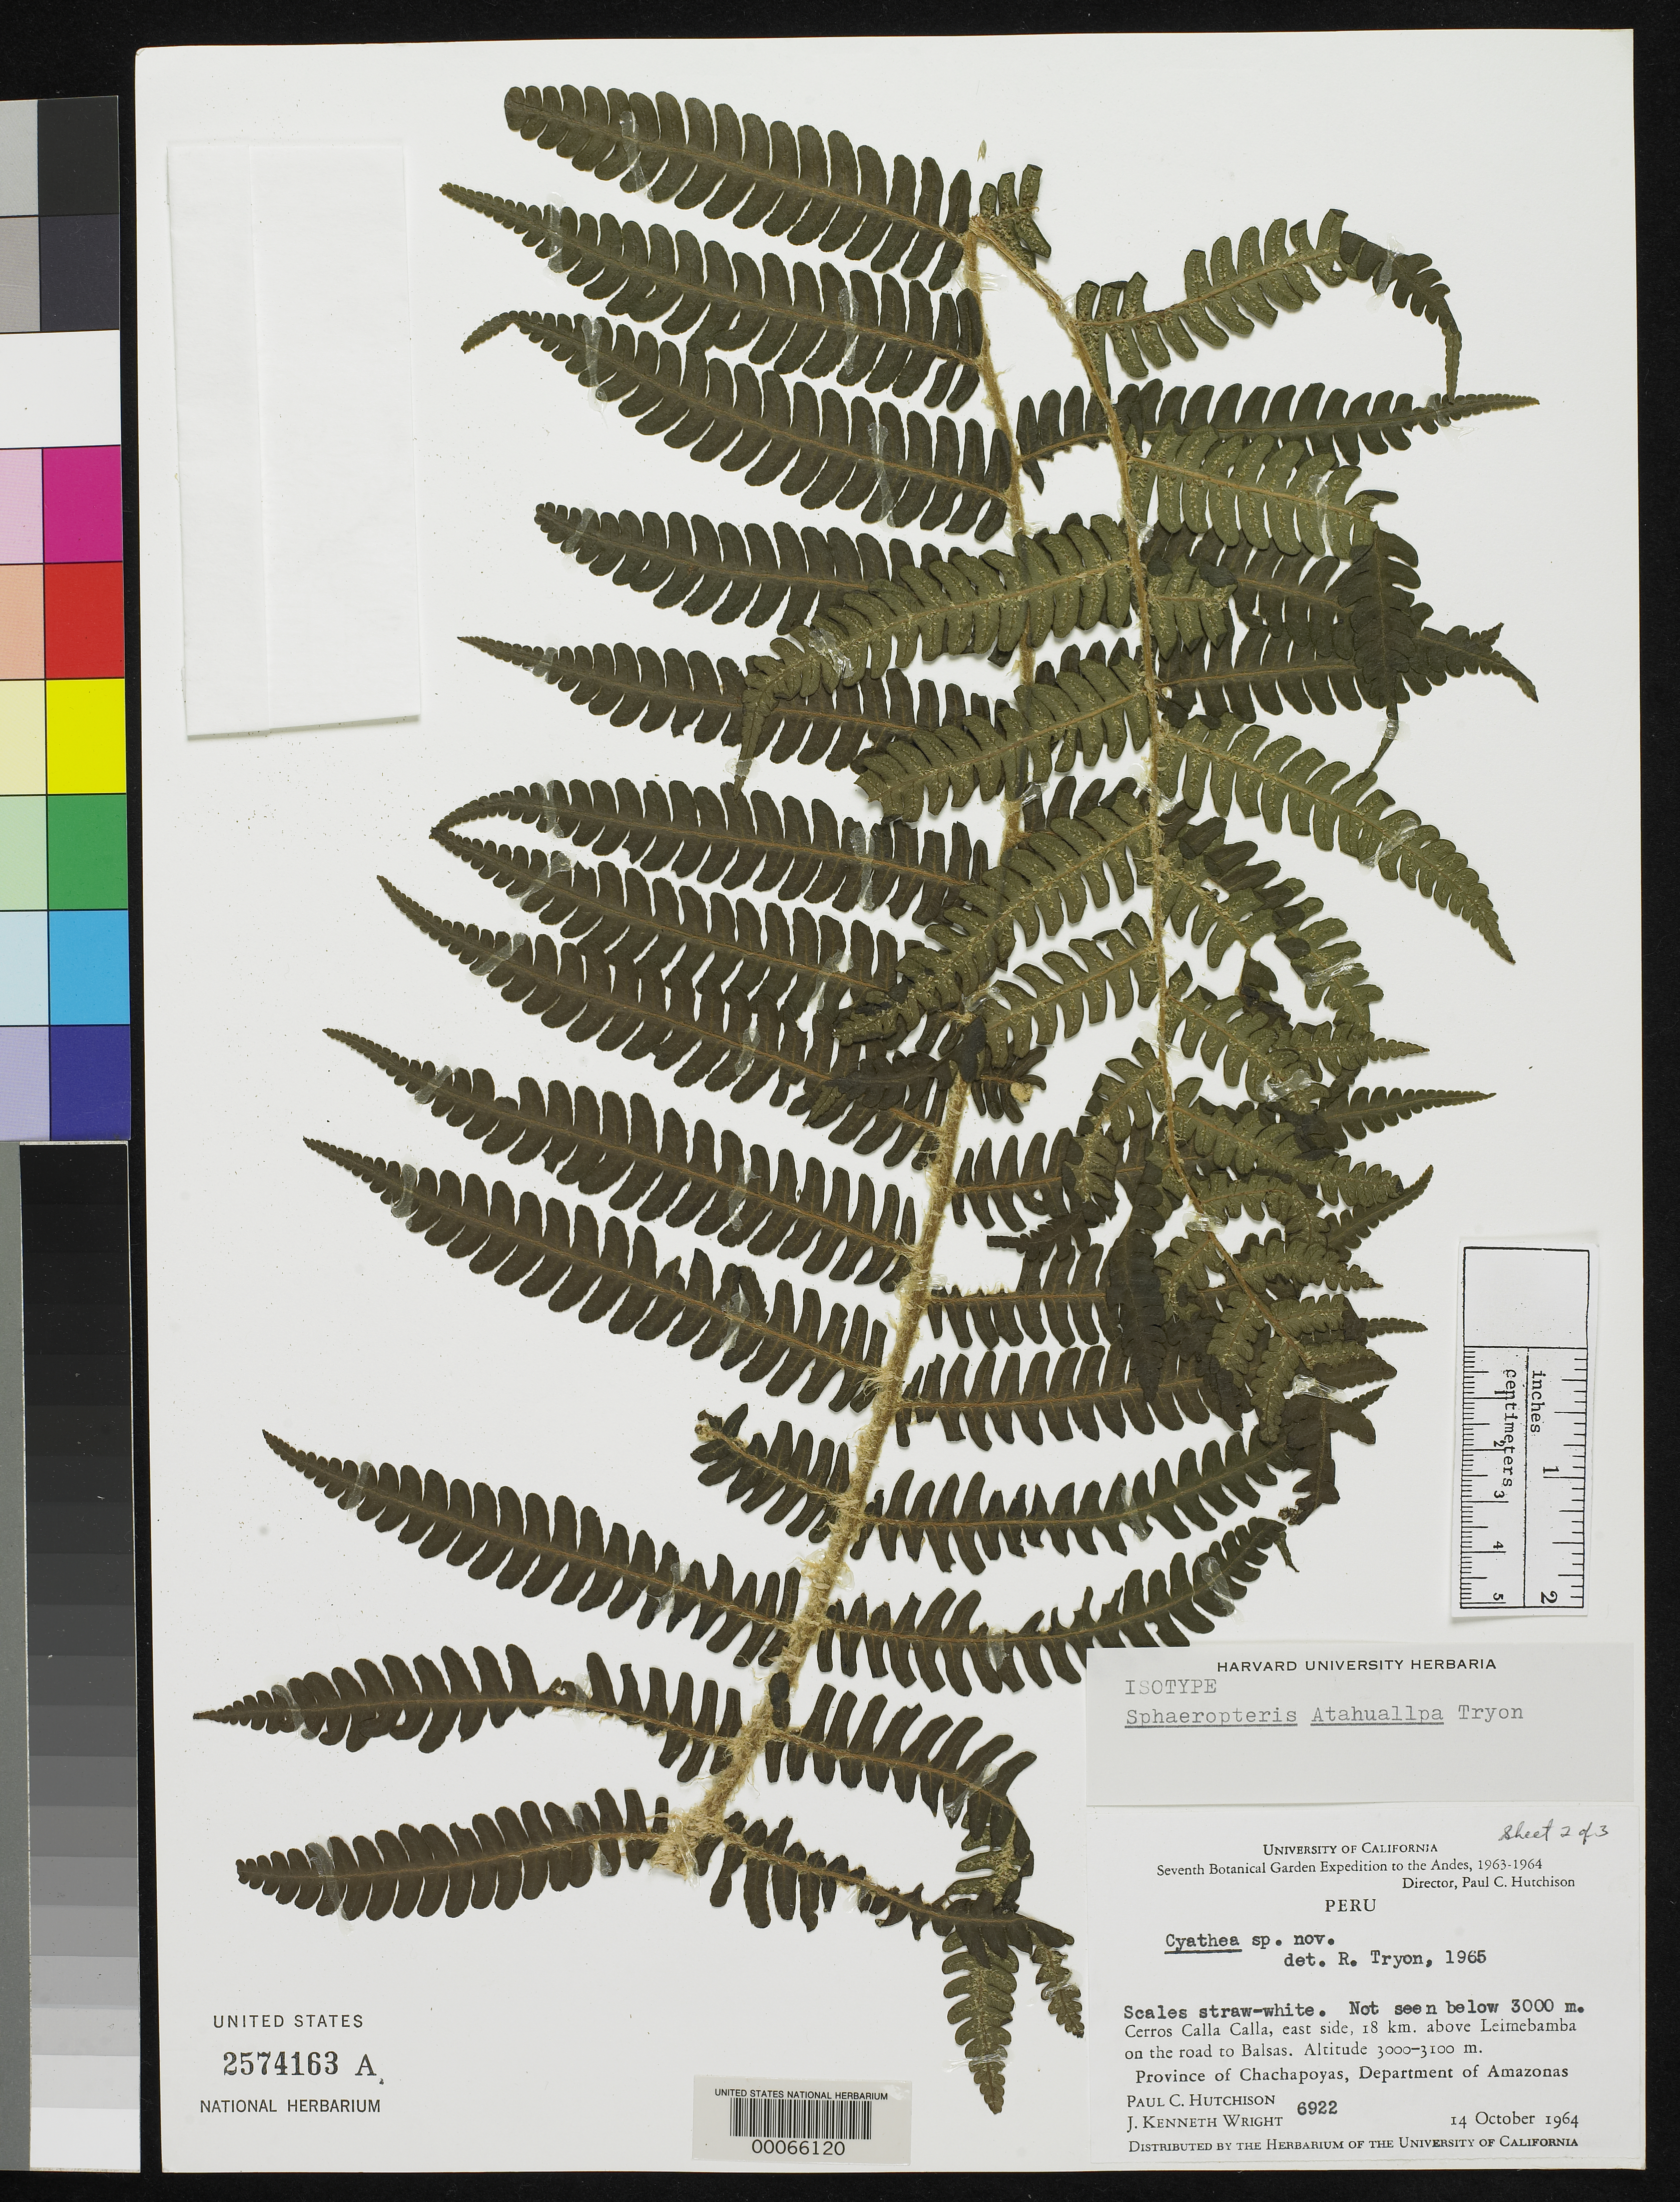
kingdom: Plantae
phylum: Tracheophyta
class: Polypodiopsida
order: Cyatheales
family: Cyatheaceae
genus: Sphaeropteris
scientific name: Sphaeropteris atahuallpa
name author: R.M. Tryon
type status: Holotype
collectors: P. C. Hutchison & J. K. Wright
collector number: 6922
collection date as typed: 14 Oct 1964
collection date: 1964-10-14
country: Peru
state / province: Amazonas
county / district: Chachapoyas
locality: Cerros Calla-Calla, above Leimebamba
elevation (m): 3000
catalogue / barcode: US 2574163